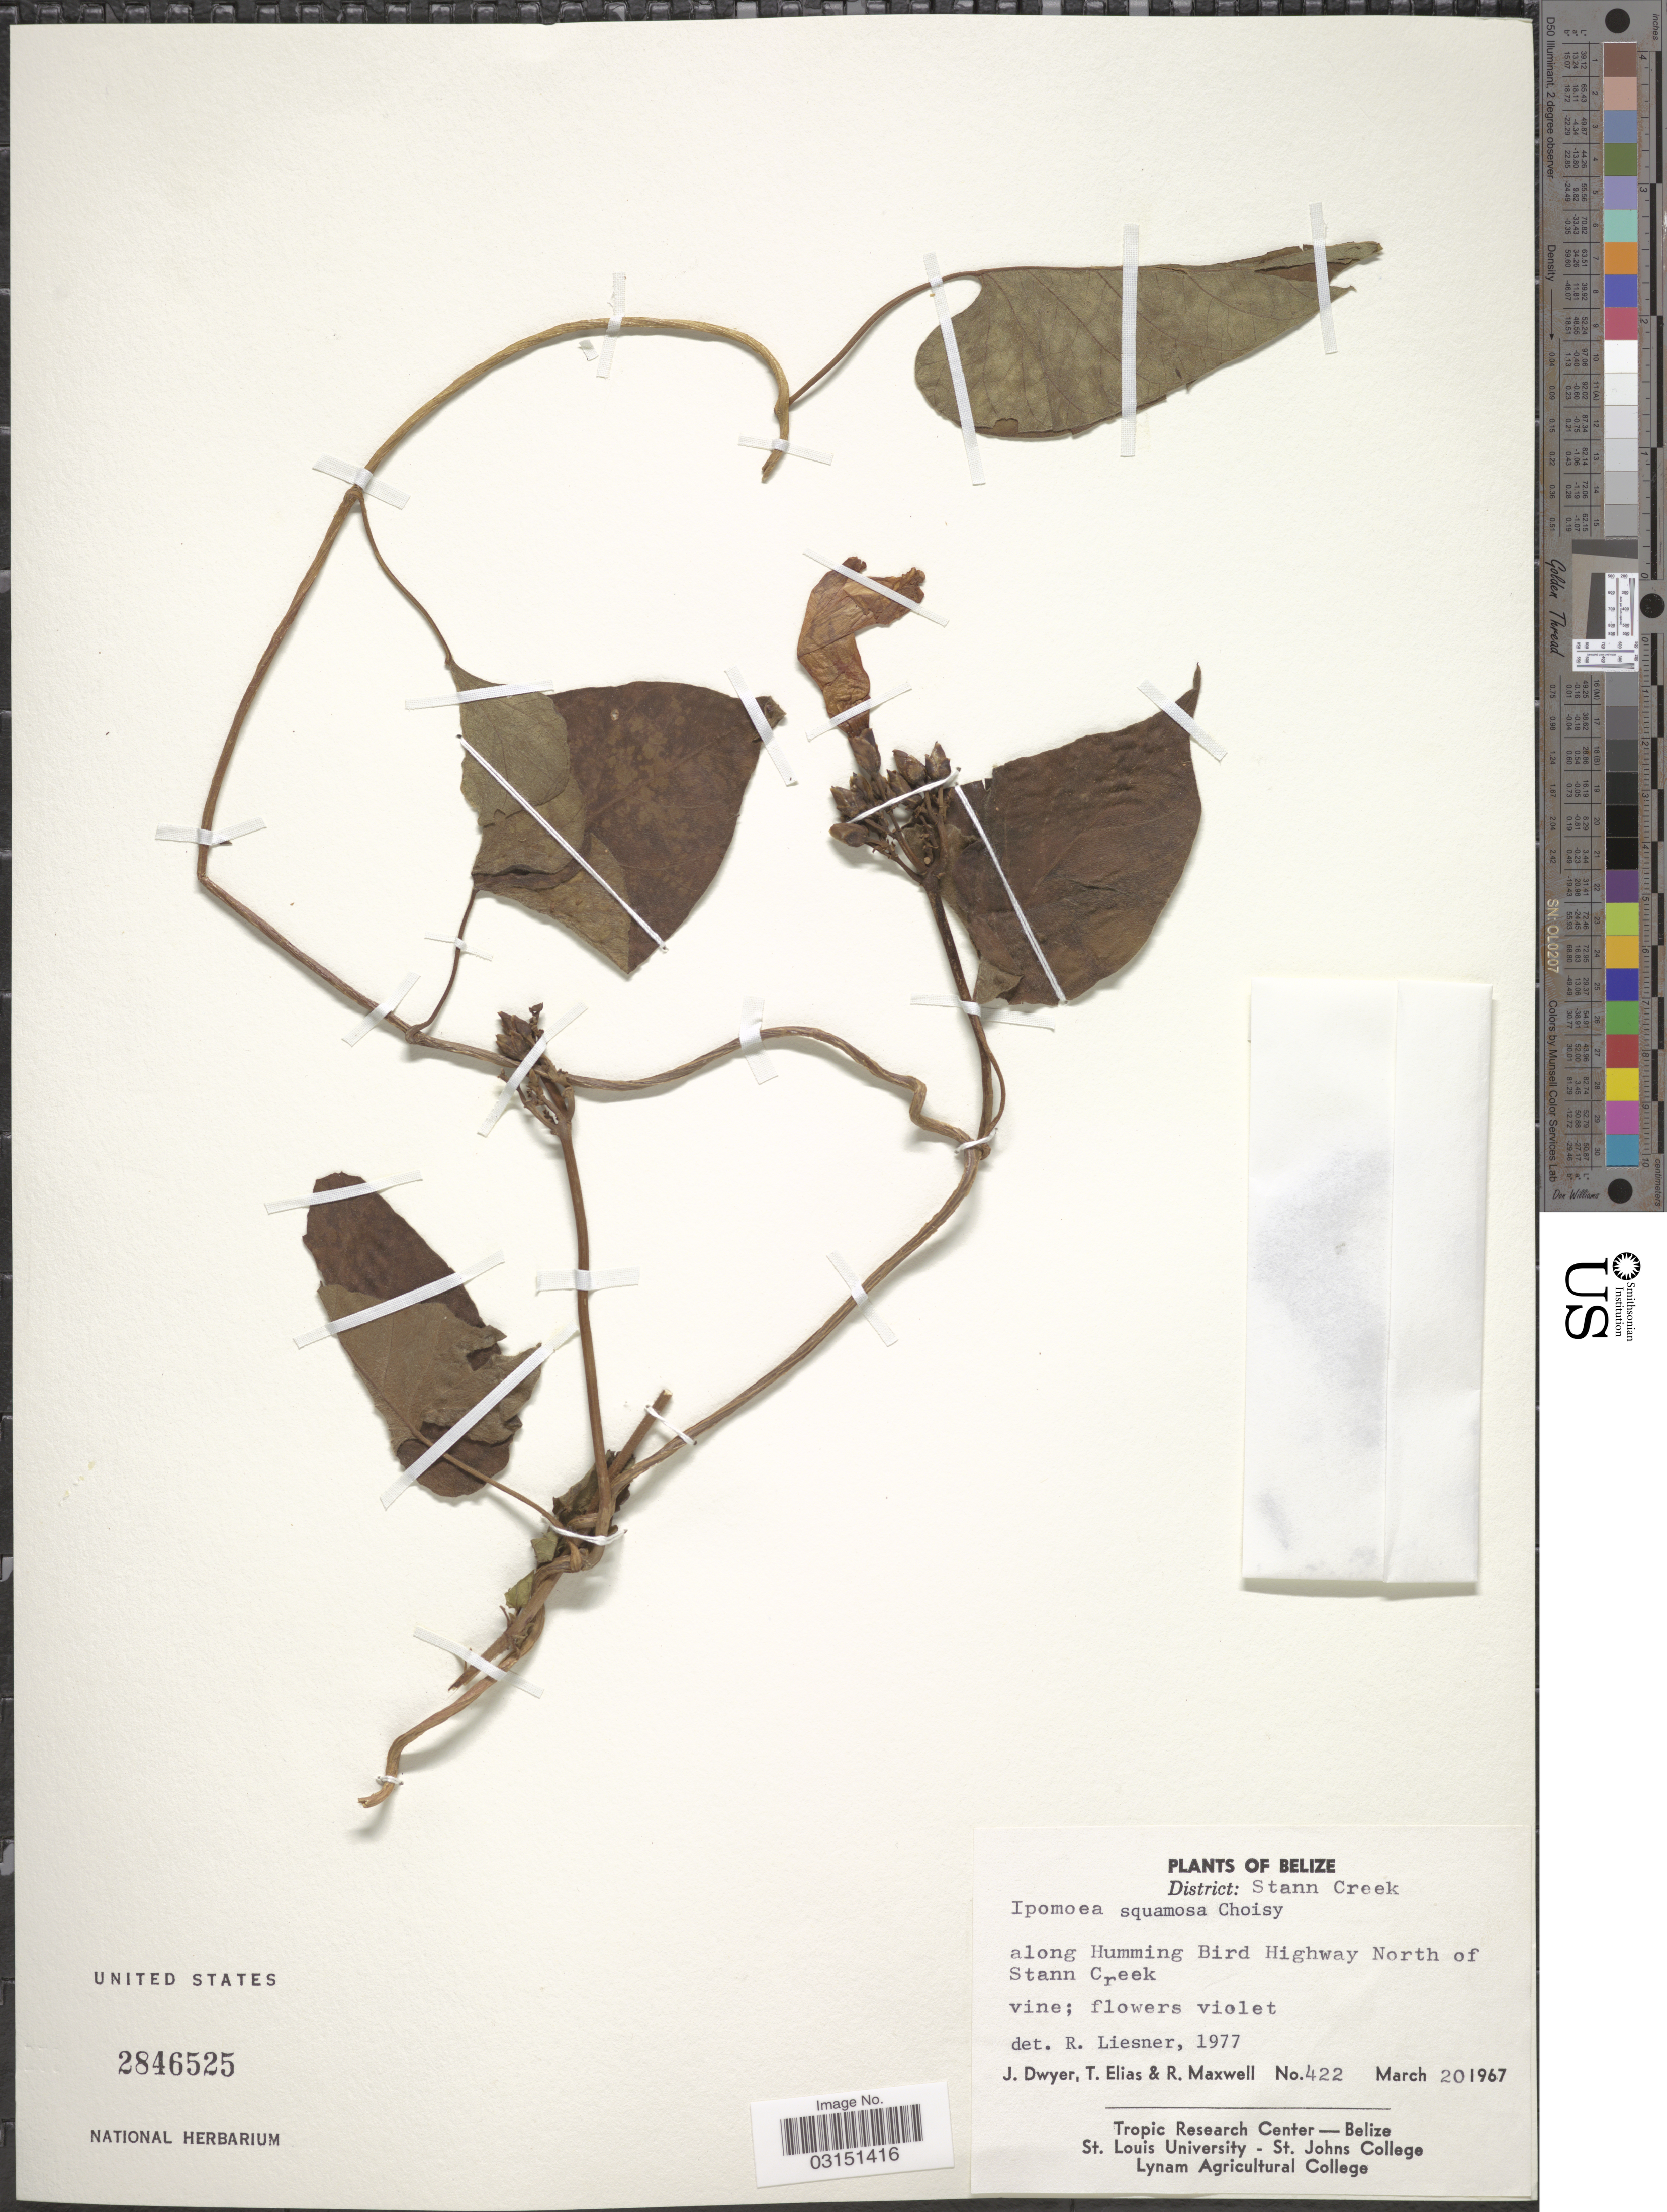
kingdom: Plantae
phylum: Tracheophyta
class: Magnoliopsida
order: Solanales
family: Convolvulaceae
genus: Ipomoea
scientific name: Ipomoea squamosa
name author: Choisy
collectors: J. Dwyer, T. Elias & R. Maxwell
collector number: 422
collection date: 1967-03-20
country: Belize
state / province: Stann Creek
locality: District: Stann Creek. Along Humming Bird Highway North of Stann Creek.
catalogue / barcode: US 2846525